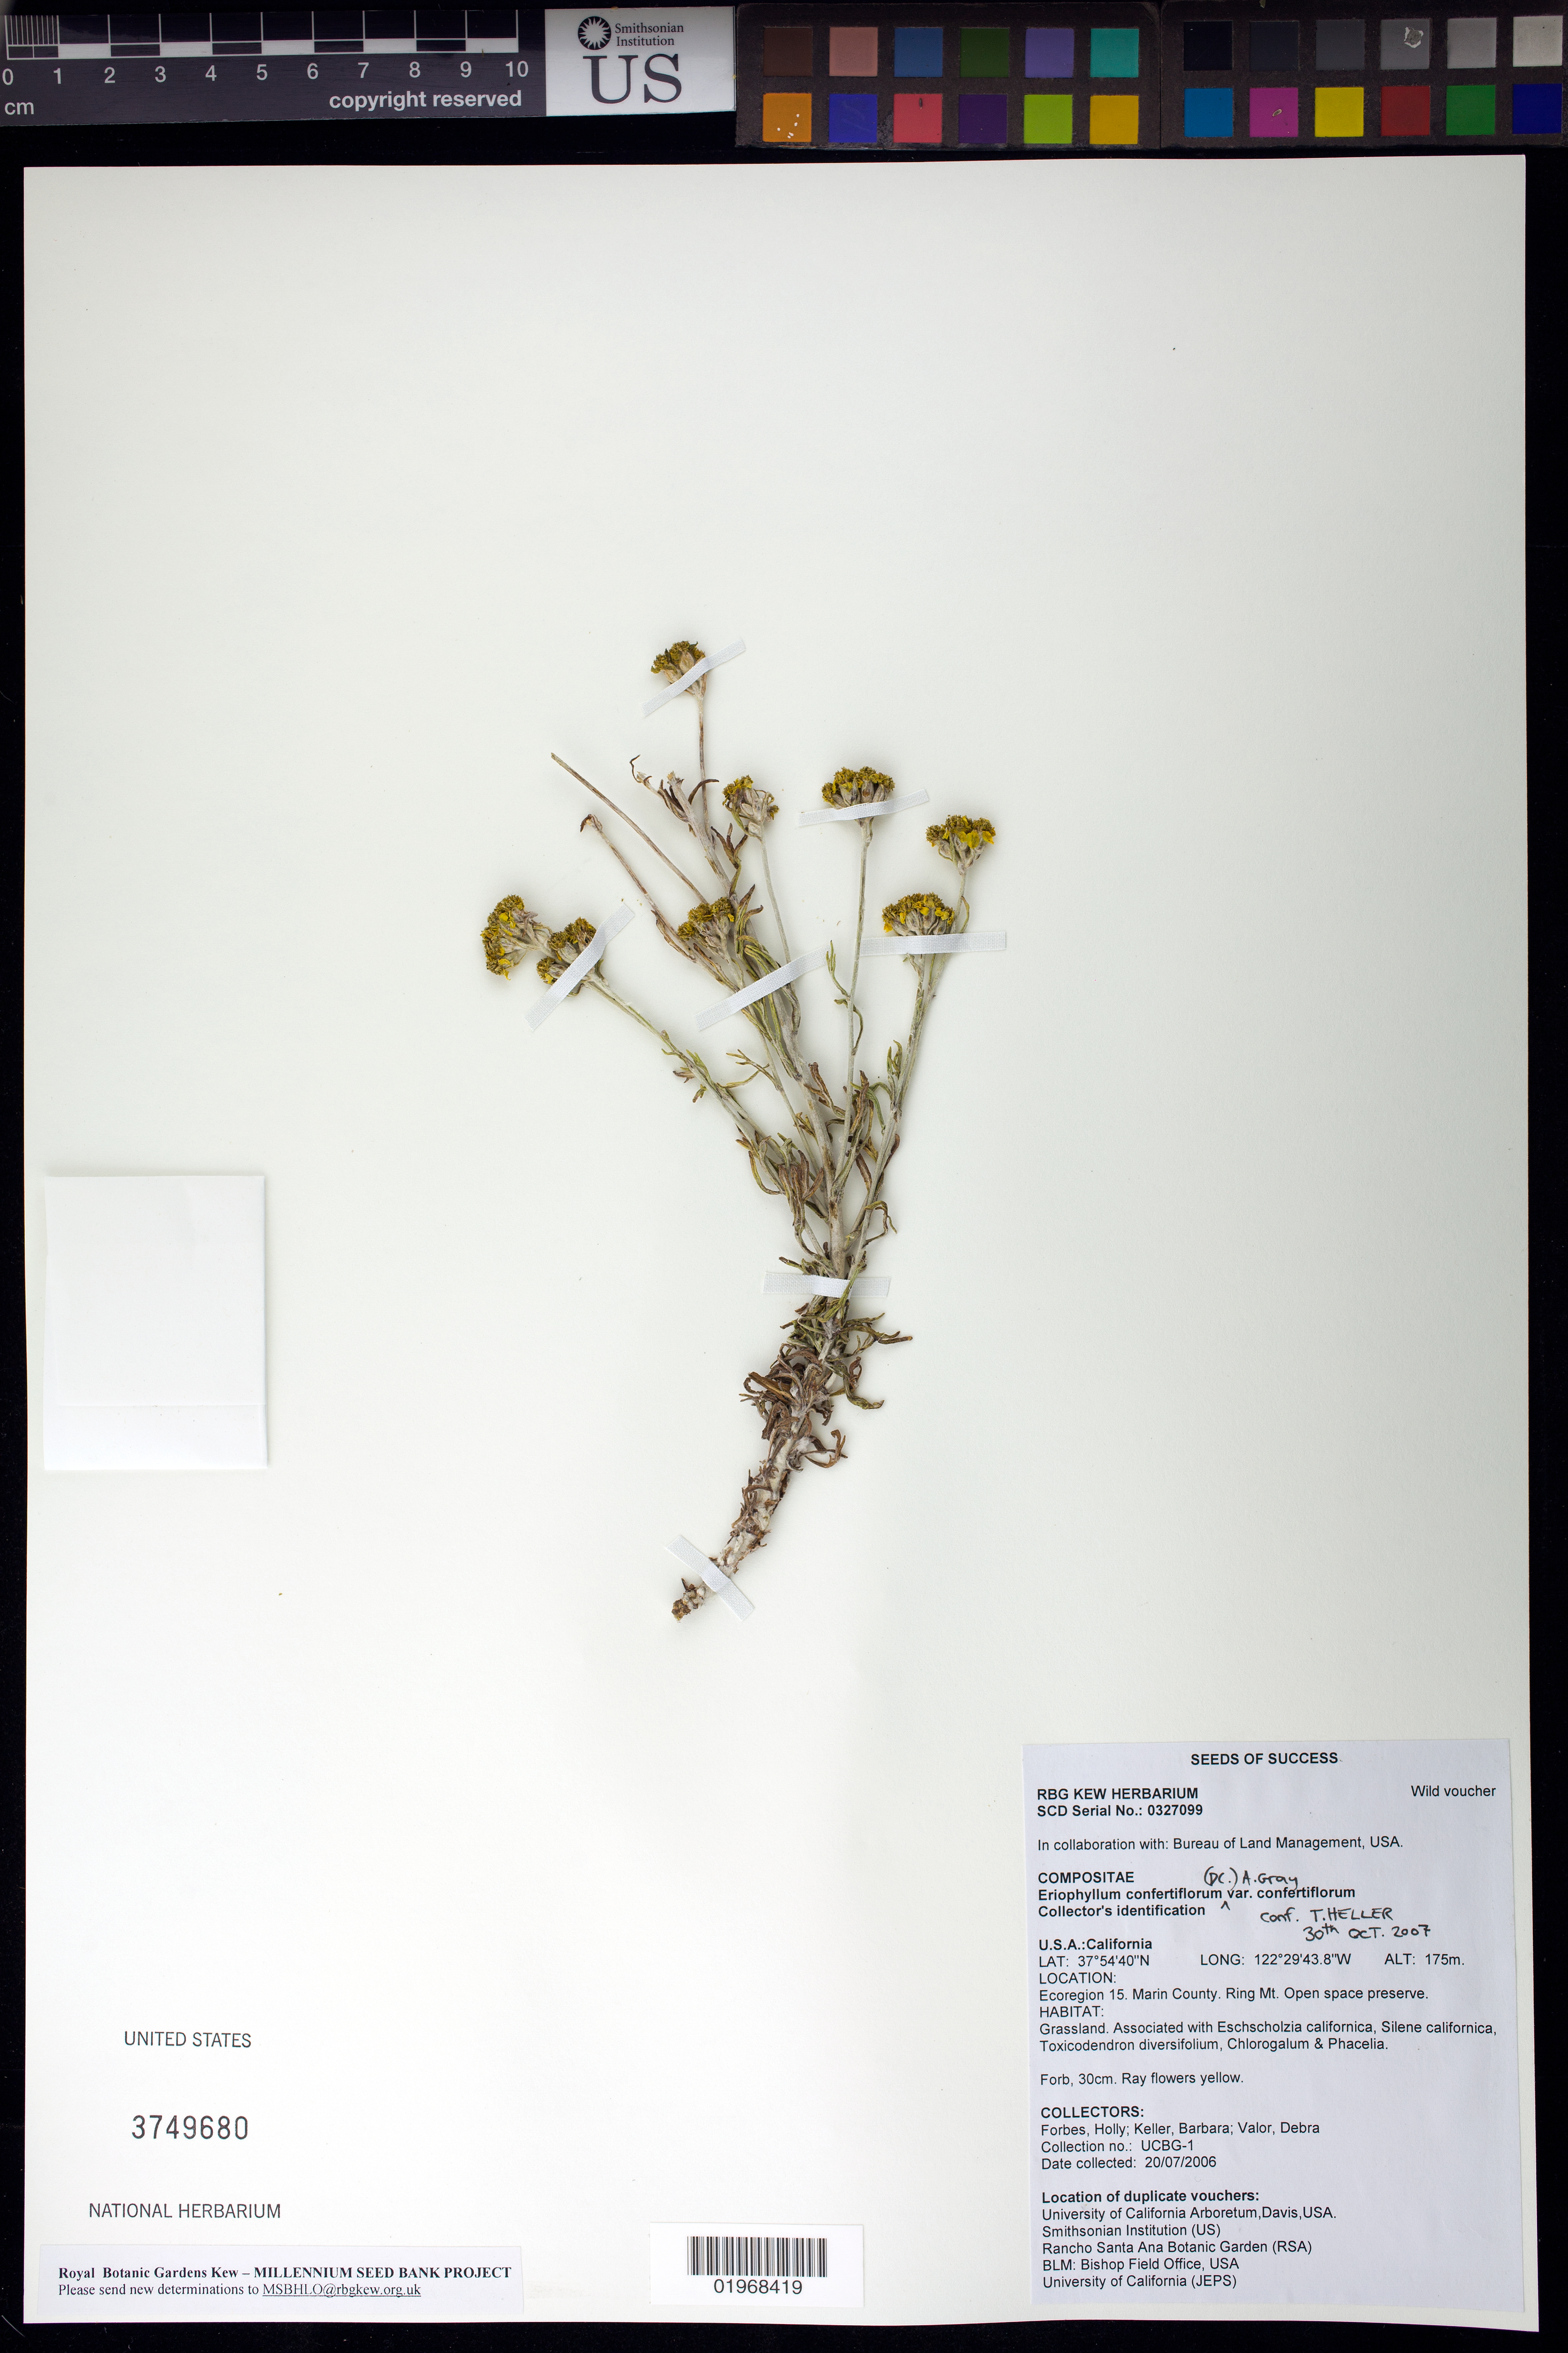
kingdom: Plantae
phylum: Tracheophyta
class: Magnoliopsida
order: Asterales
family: Asteraceae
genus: Eriophyllum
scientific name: Eriophyllum confertiflorum var. confertiflorum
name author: (DC.) A. Gray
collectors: H. Forbes, B. Keller & D. Valor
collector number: UCBG-1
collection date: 2006-07-20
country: United States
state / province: California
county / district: Marin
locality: Ring Mt. Open space preserve.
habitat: Grassland. With Eschscholzia californica, Silene californica, ect.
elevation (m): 175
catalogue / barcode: US 3749680